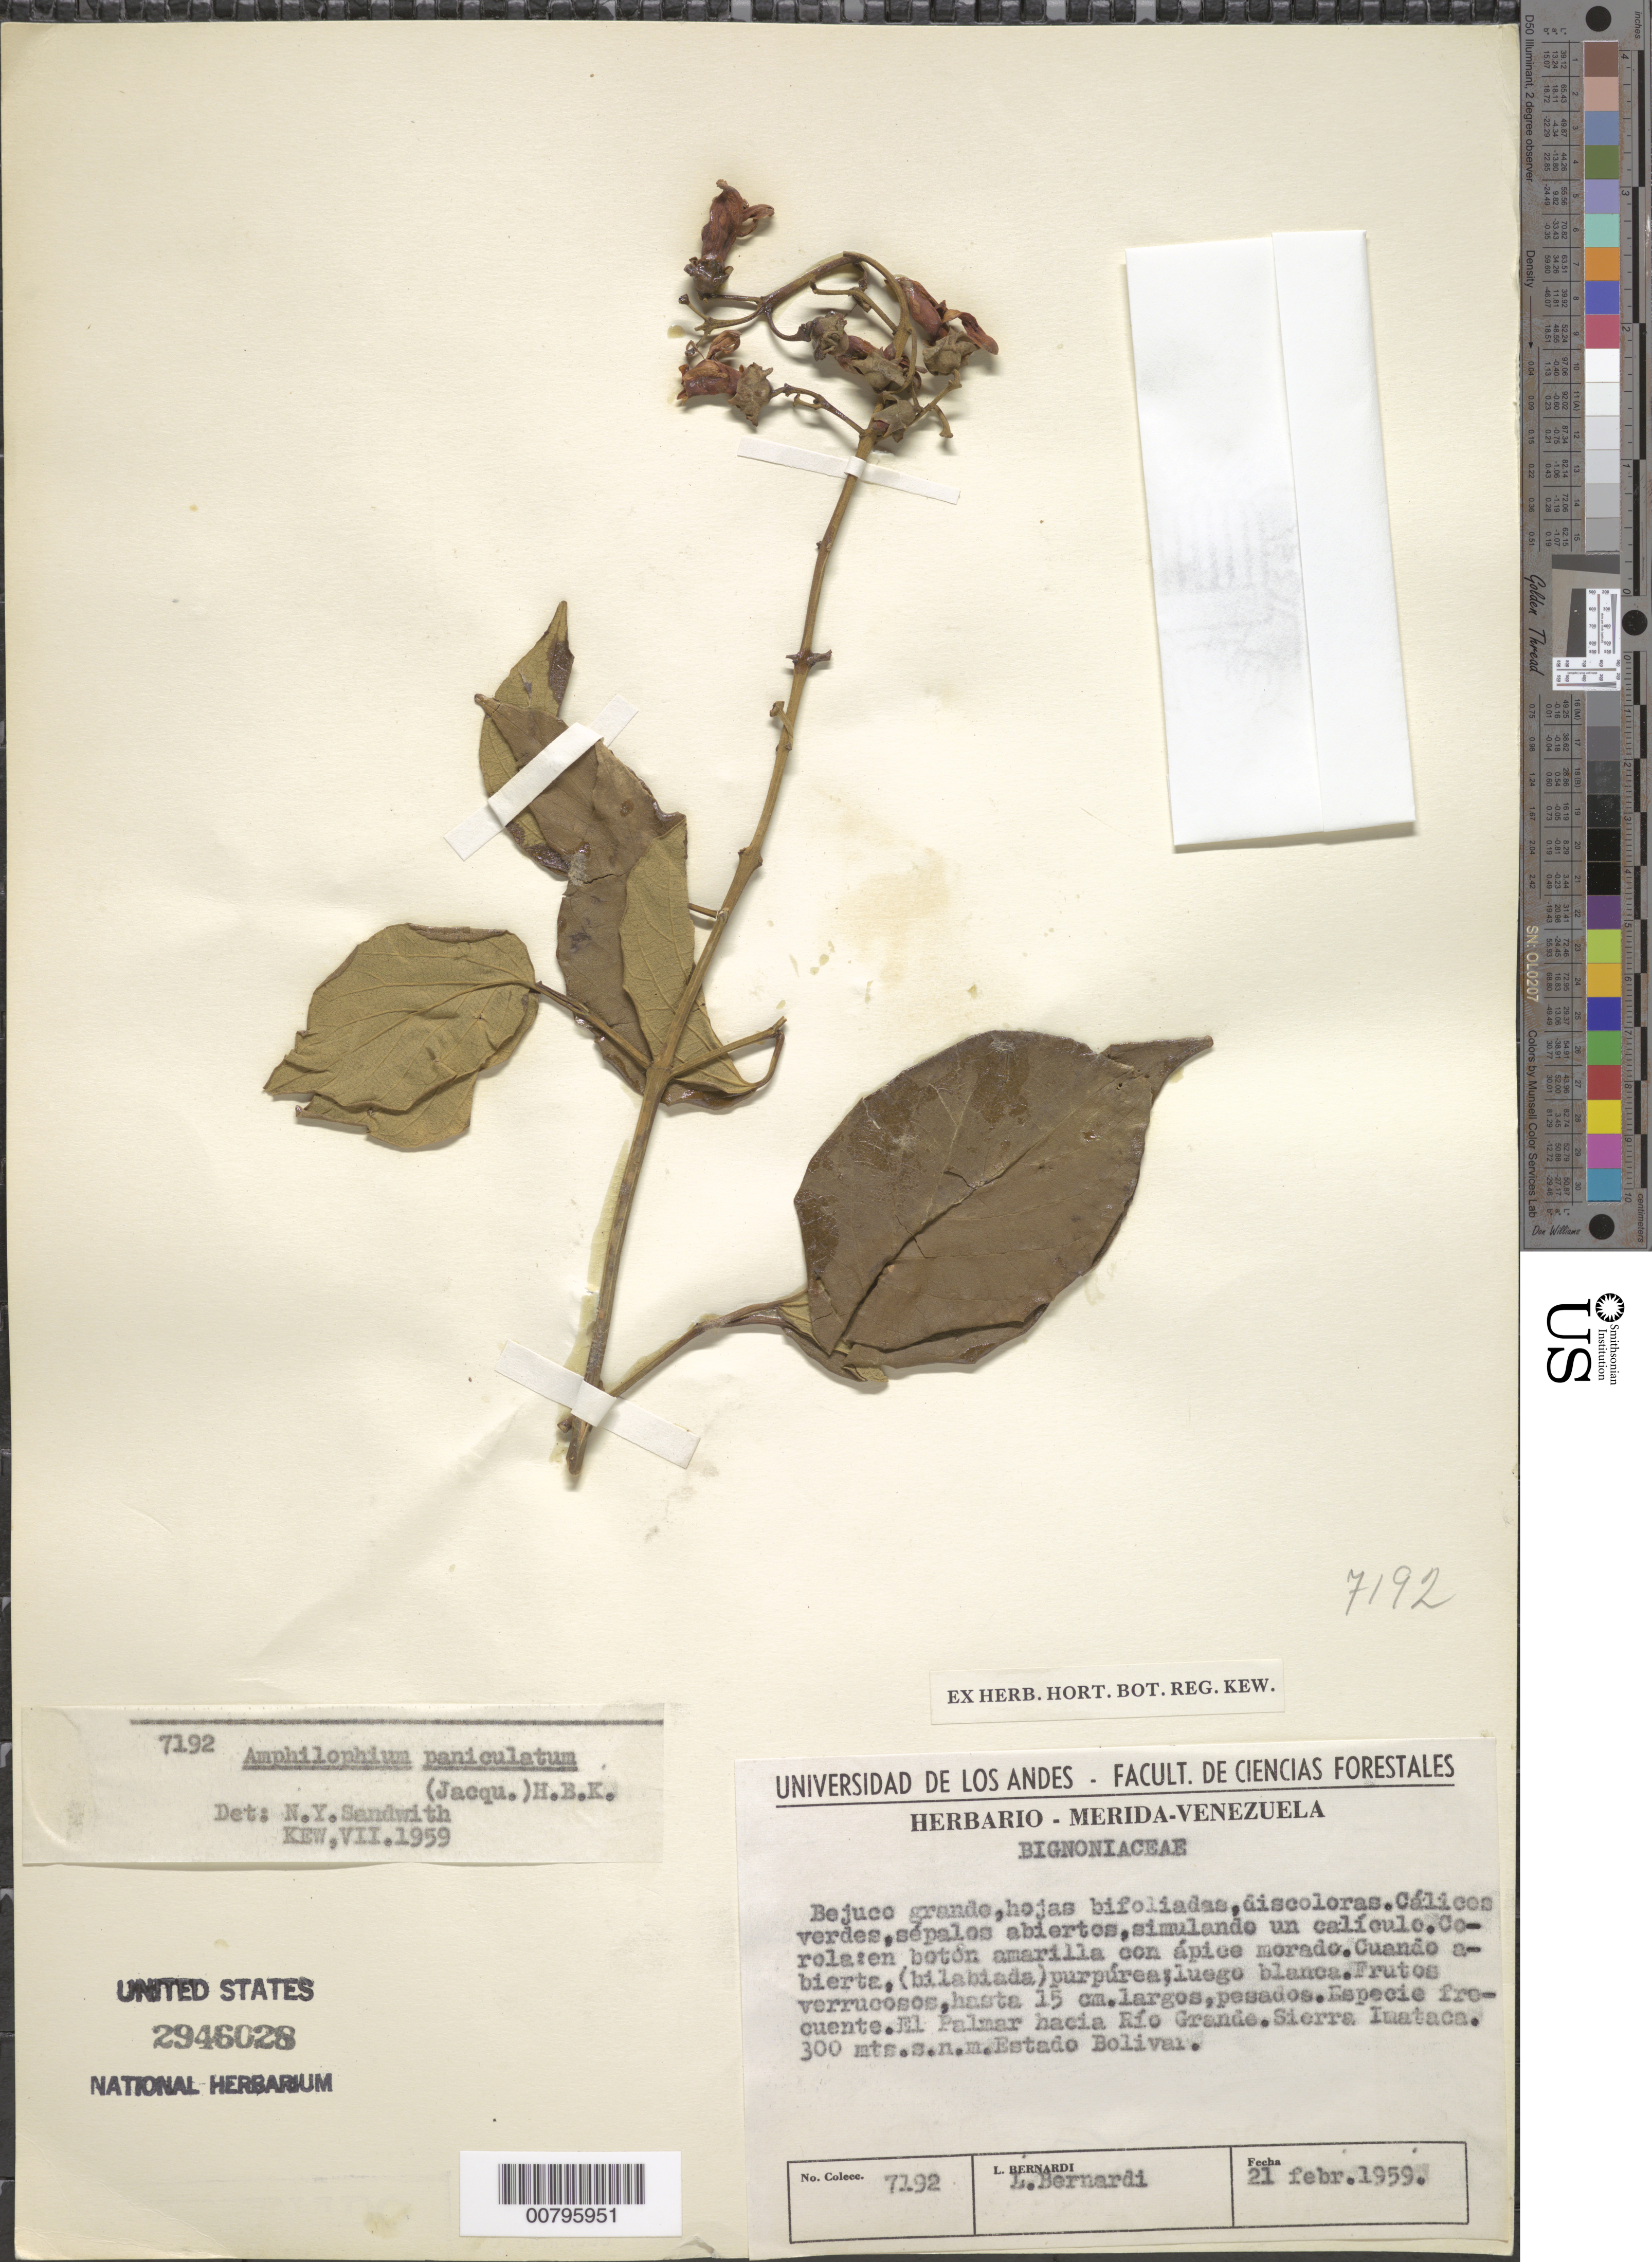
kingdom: Plantae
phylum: Tracheophyta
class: Magnoliopsida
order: Lamiales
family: Bignoniaceae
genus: Amphilophium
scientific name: Amphilophium paniculatum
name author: (L.) Kunth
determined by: Sandwith, N. Y.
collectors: A. L. Bernardi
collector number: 7192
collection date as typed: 21-Feb-59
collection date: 1959-02-21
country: Venezuela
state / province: Bolívar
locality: El Palmar, Río Grande, Sierra Imataca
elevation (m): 300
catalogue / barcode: US 2946028